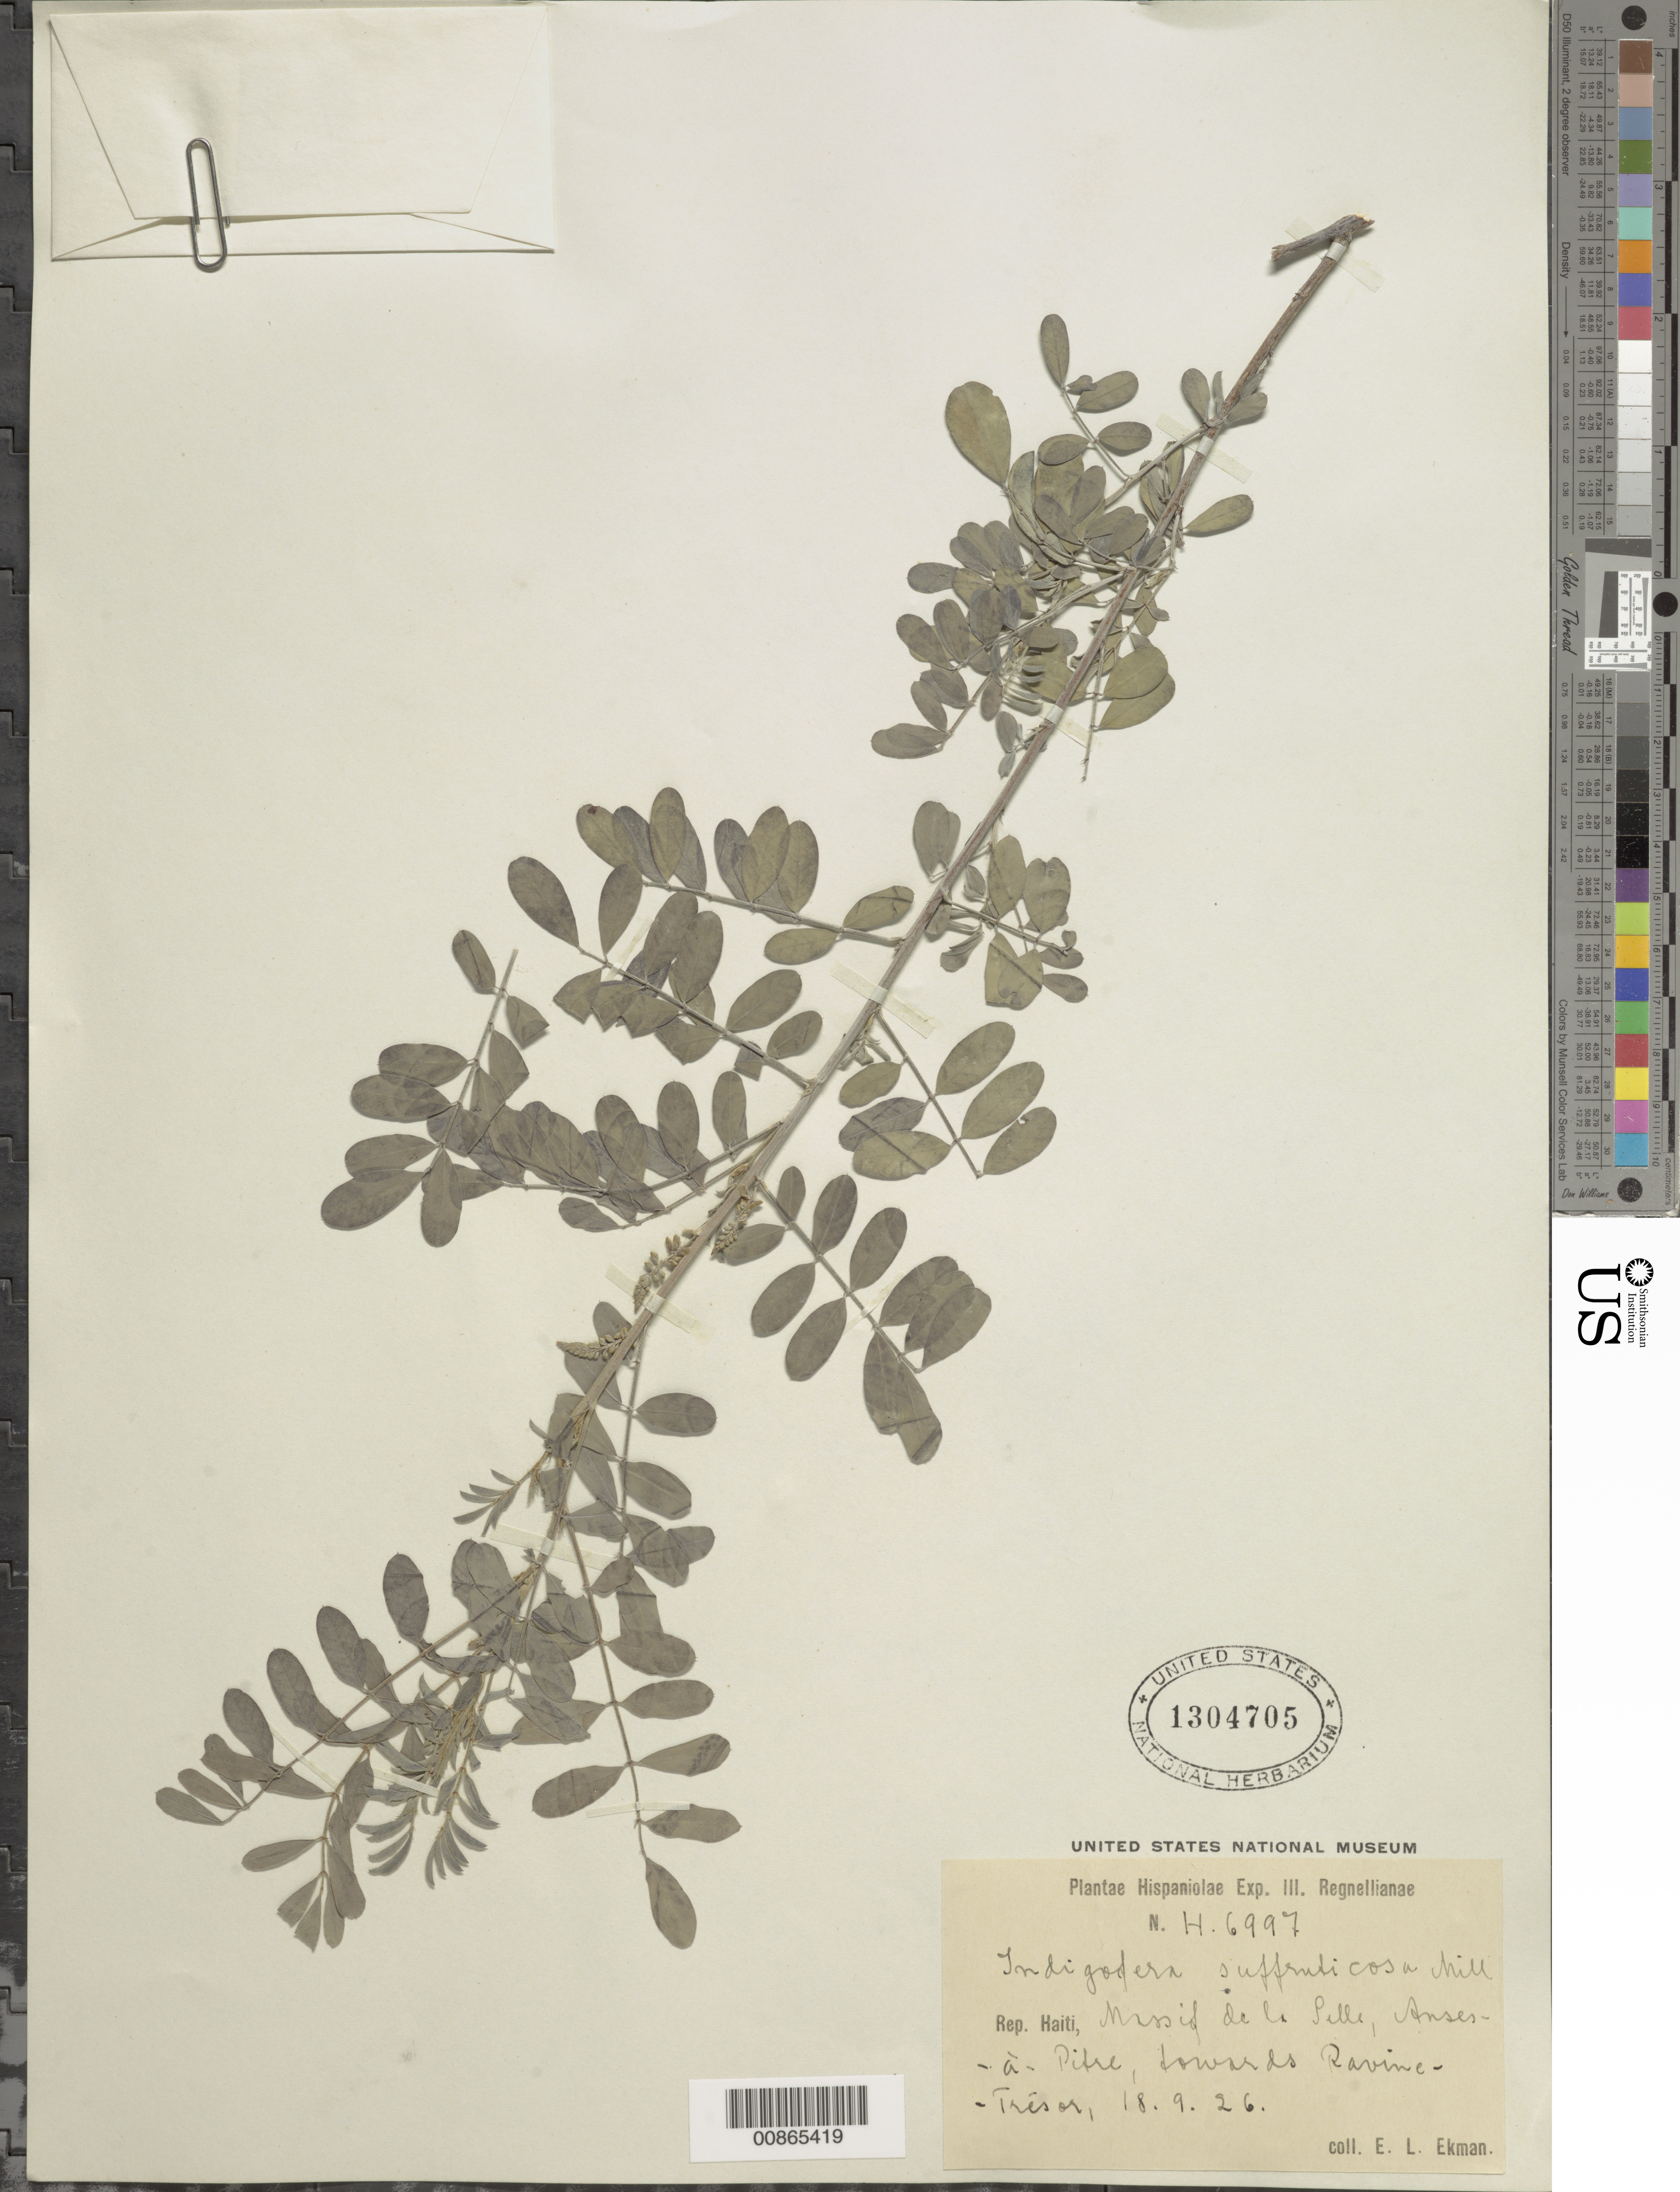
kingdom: Plantae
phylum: Tracheophyta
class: Magnoliopsida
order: Fabales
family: Fabaceae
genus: Indigofera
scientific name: Indigofera suffruticosa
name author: Mill.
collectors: E. L. Ekman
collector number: H 6997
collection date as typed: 18 Sep 1926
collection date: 1926-09-18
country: Haiti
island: Hispaniola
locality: Massif de la Selle, Anses-à-Pitre, towards Ravine-Trésor.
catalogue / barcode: US 1304705